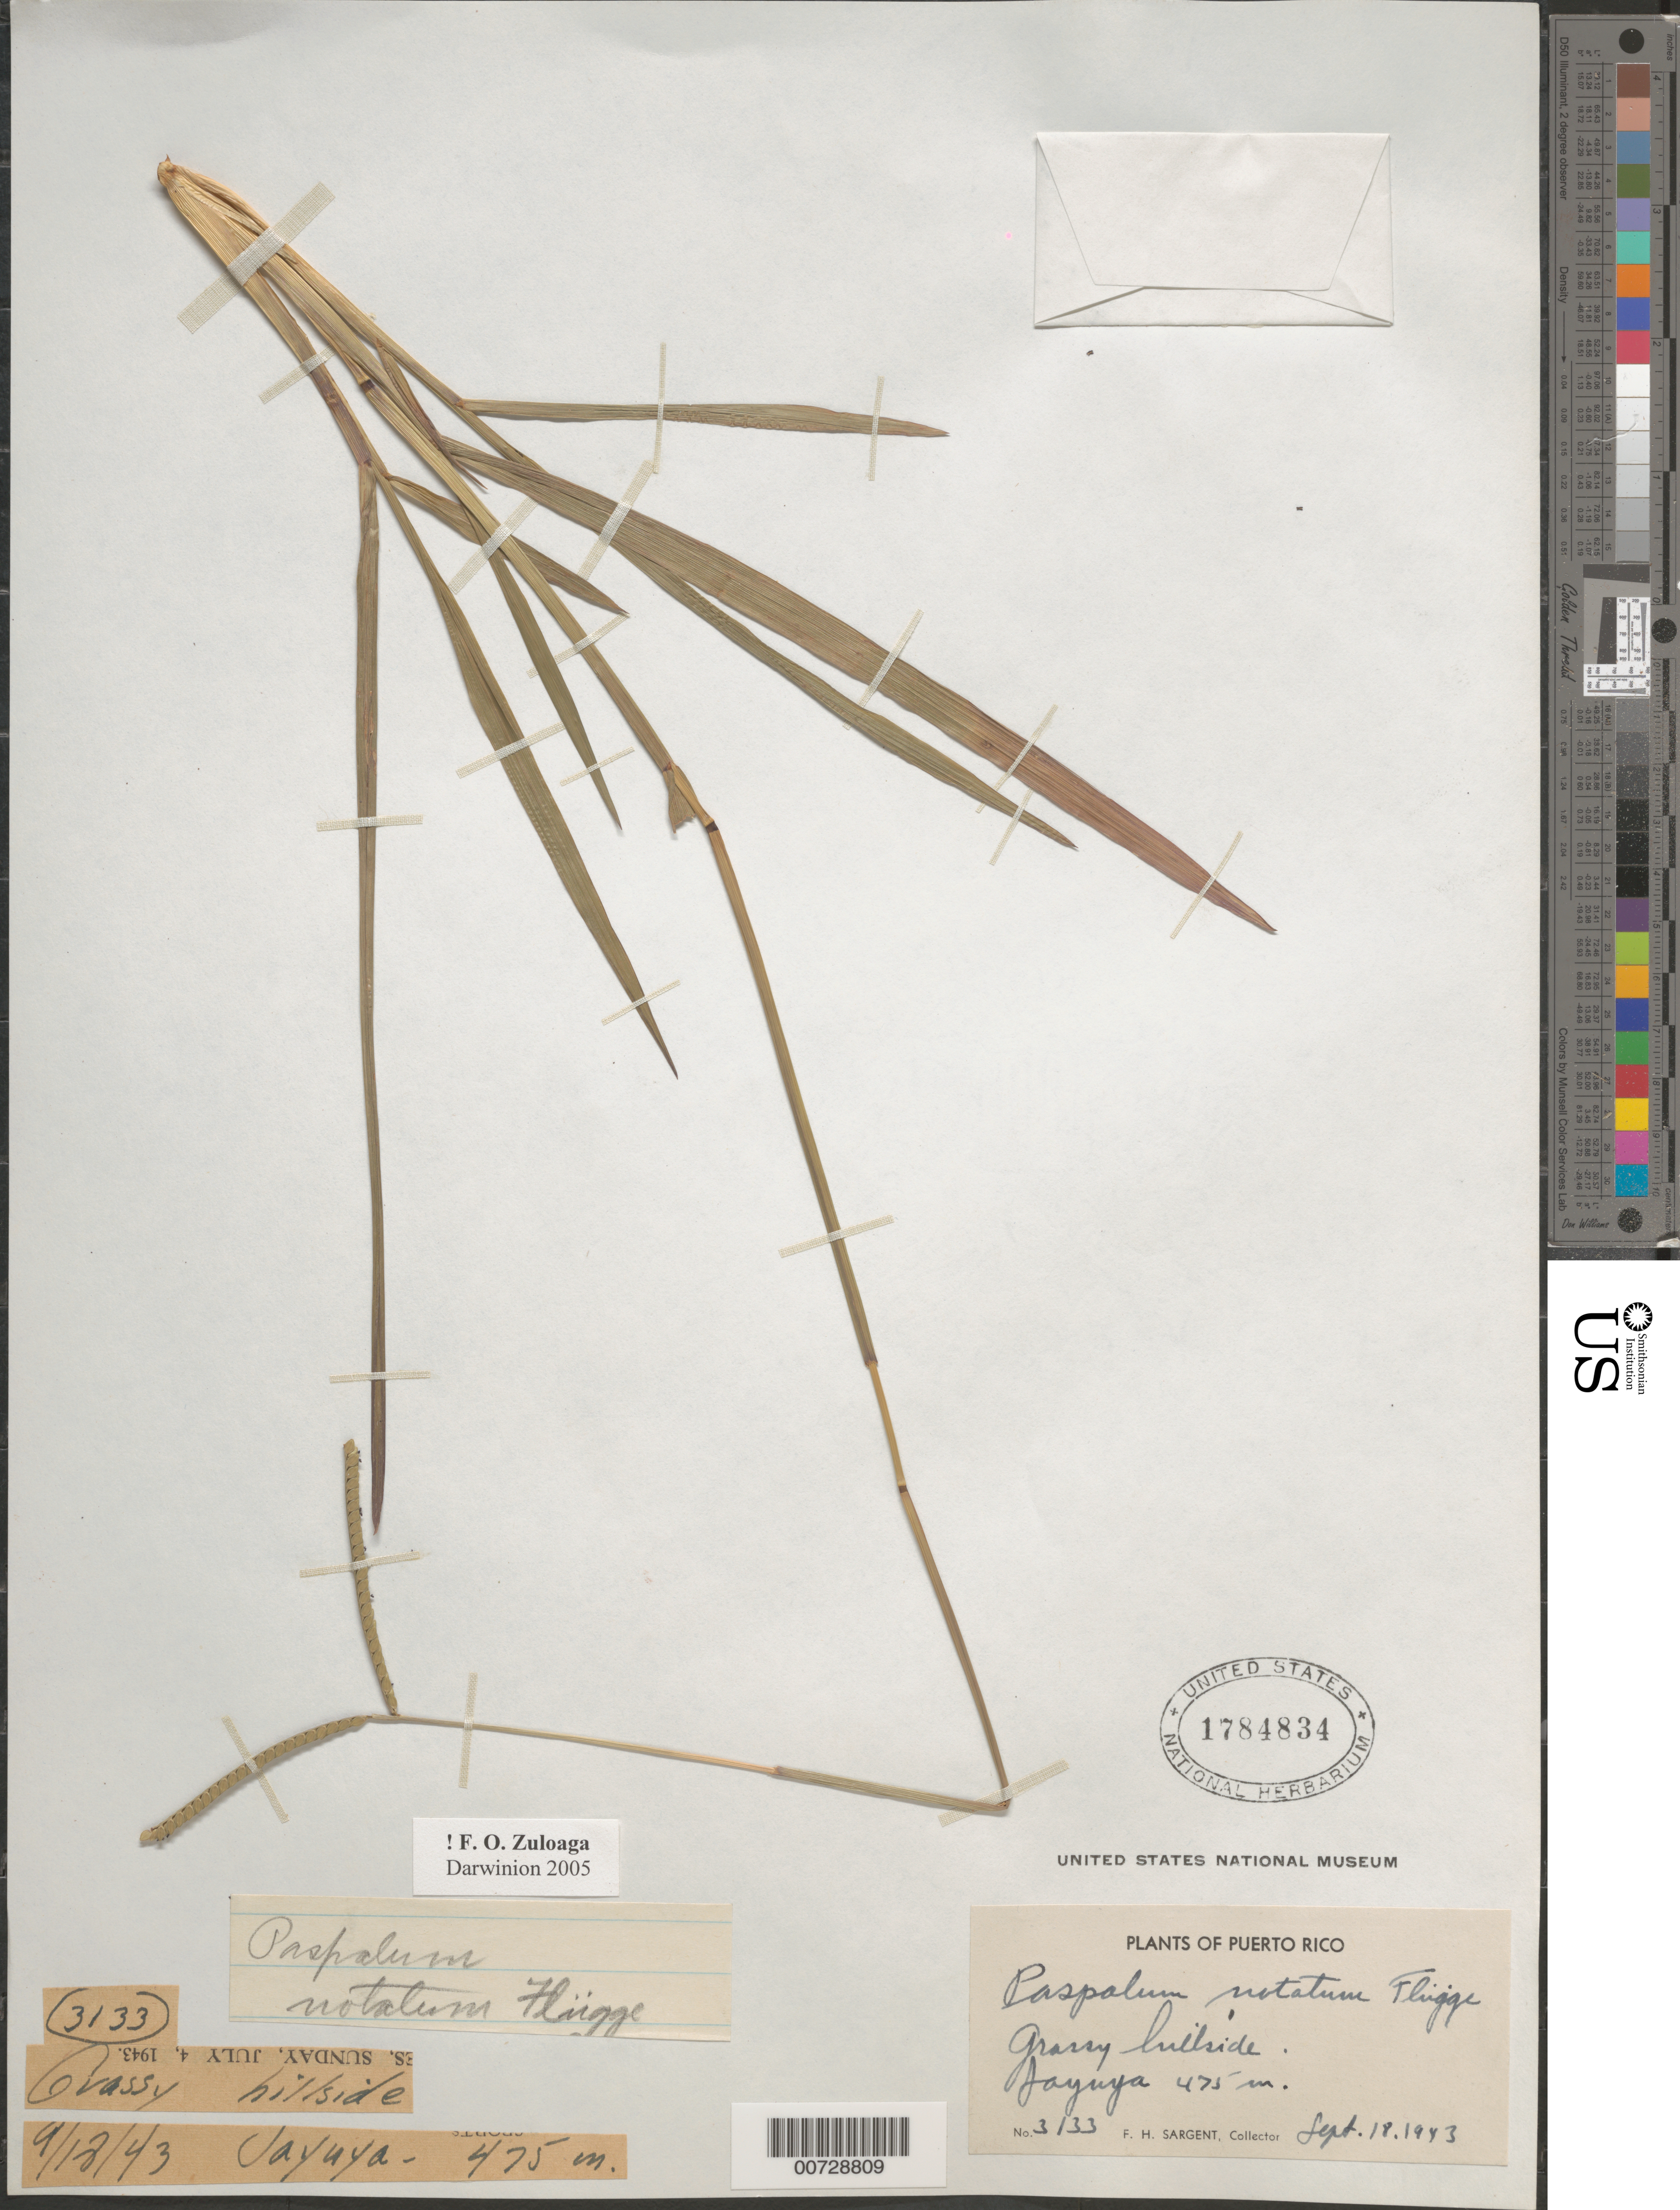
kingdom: Plantae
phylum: Tracheophyta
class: Liliopsida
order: Poales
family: Poaceae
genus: Paspalum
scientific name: Paspalum notatum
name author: Flüggé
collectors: F. H. Sargent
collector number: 3133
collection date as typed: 18 Sep 1943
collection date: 1943-09-18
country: Puerto Rico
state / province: Jayuya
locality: Jayuya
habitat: Grassy hillside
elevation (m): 475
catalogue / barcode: US 1784834